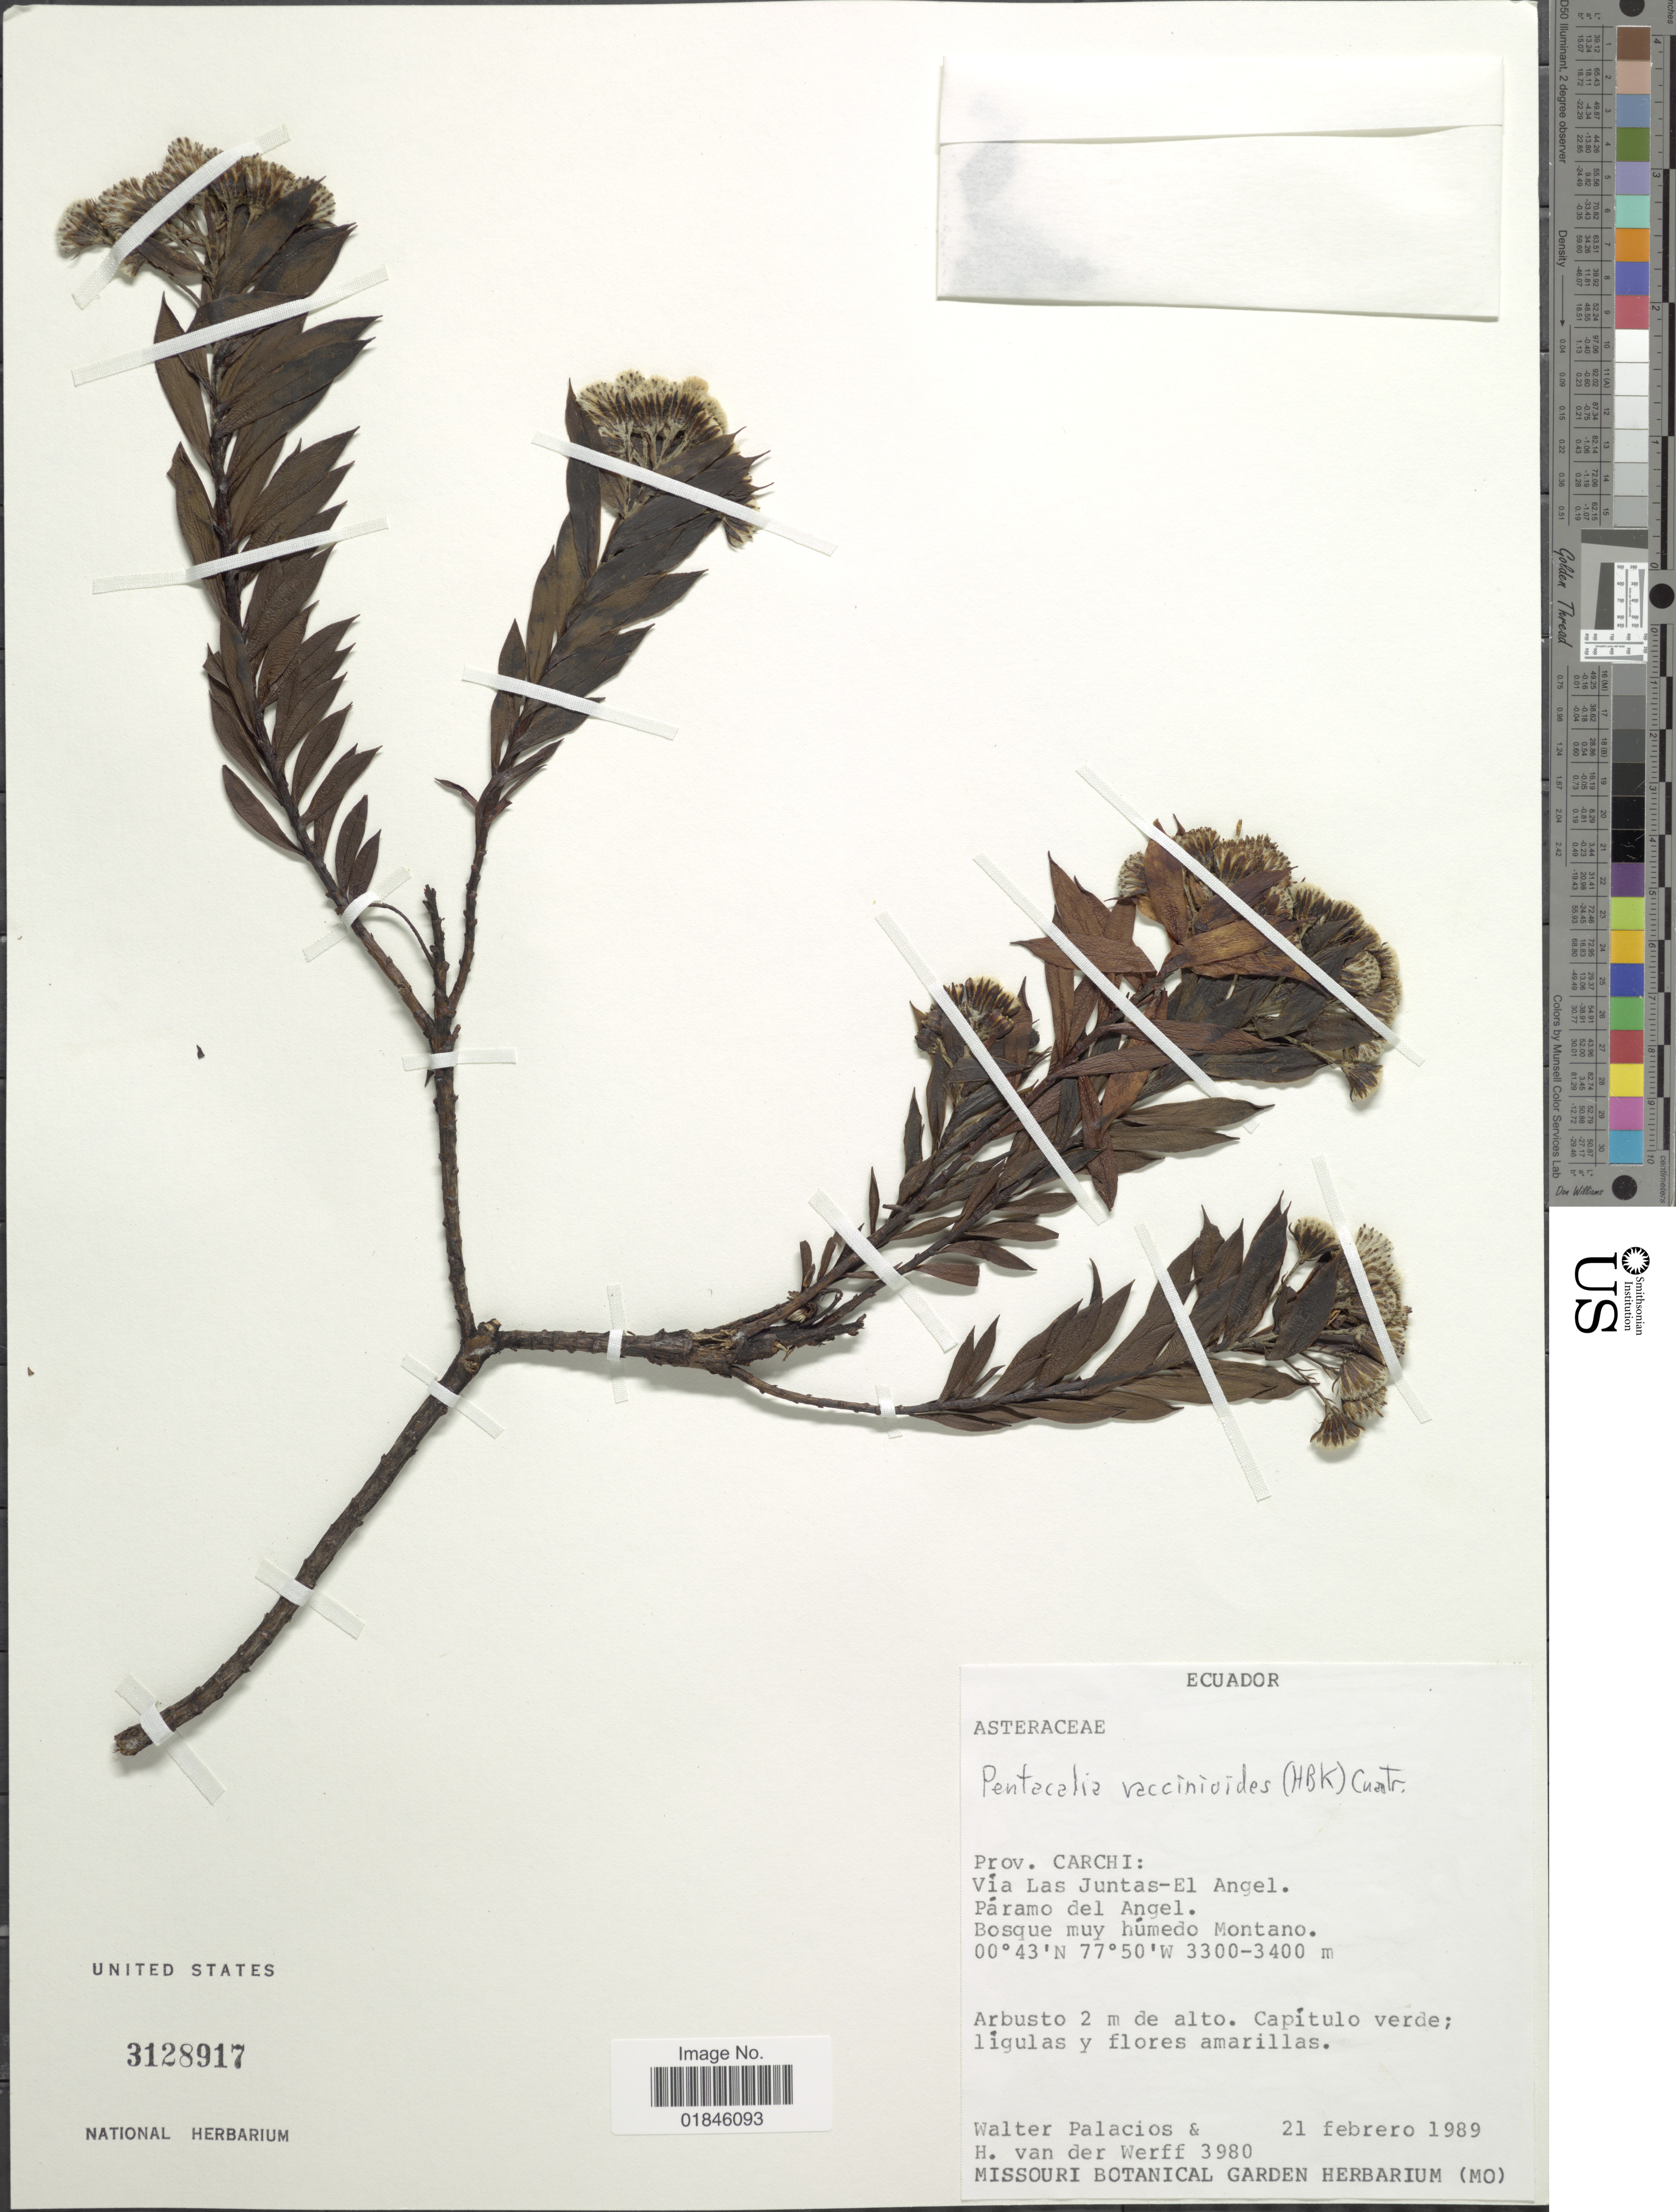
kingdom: Plantae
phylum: Tracheophyta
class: Magnoliopsida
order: Asterales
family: Asteraceae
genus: Pentacalia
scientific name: Pentacalia vaccinioides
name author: (Kunth) Cuatrec.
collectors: W. Palacios & H. van der Werff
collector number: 3980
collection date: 1989-02-21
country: Ecuador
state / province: Carchi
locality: Prov. Carchi: Vía Las Juntas - El Angel. P5ramo del Angel. Bosque muy húmedo Montano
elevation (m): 3300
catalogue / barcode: US 3128917